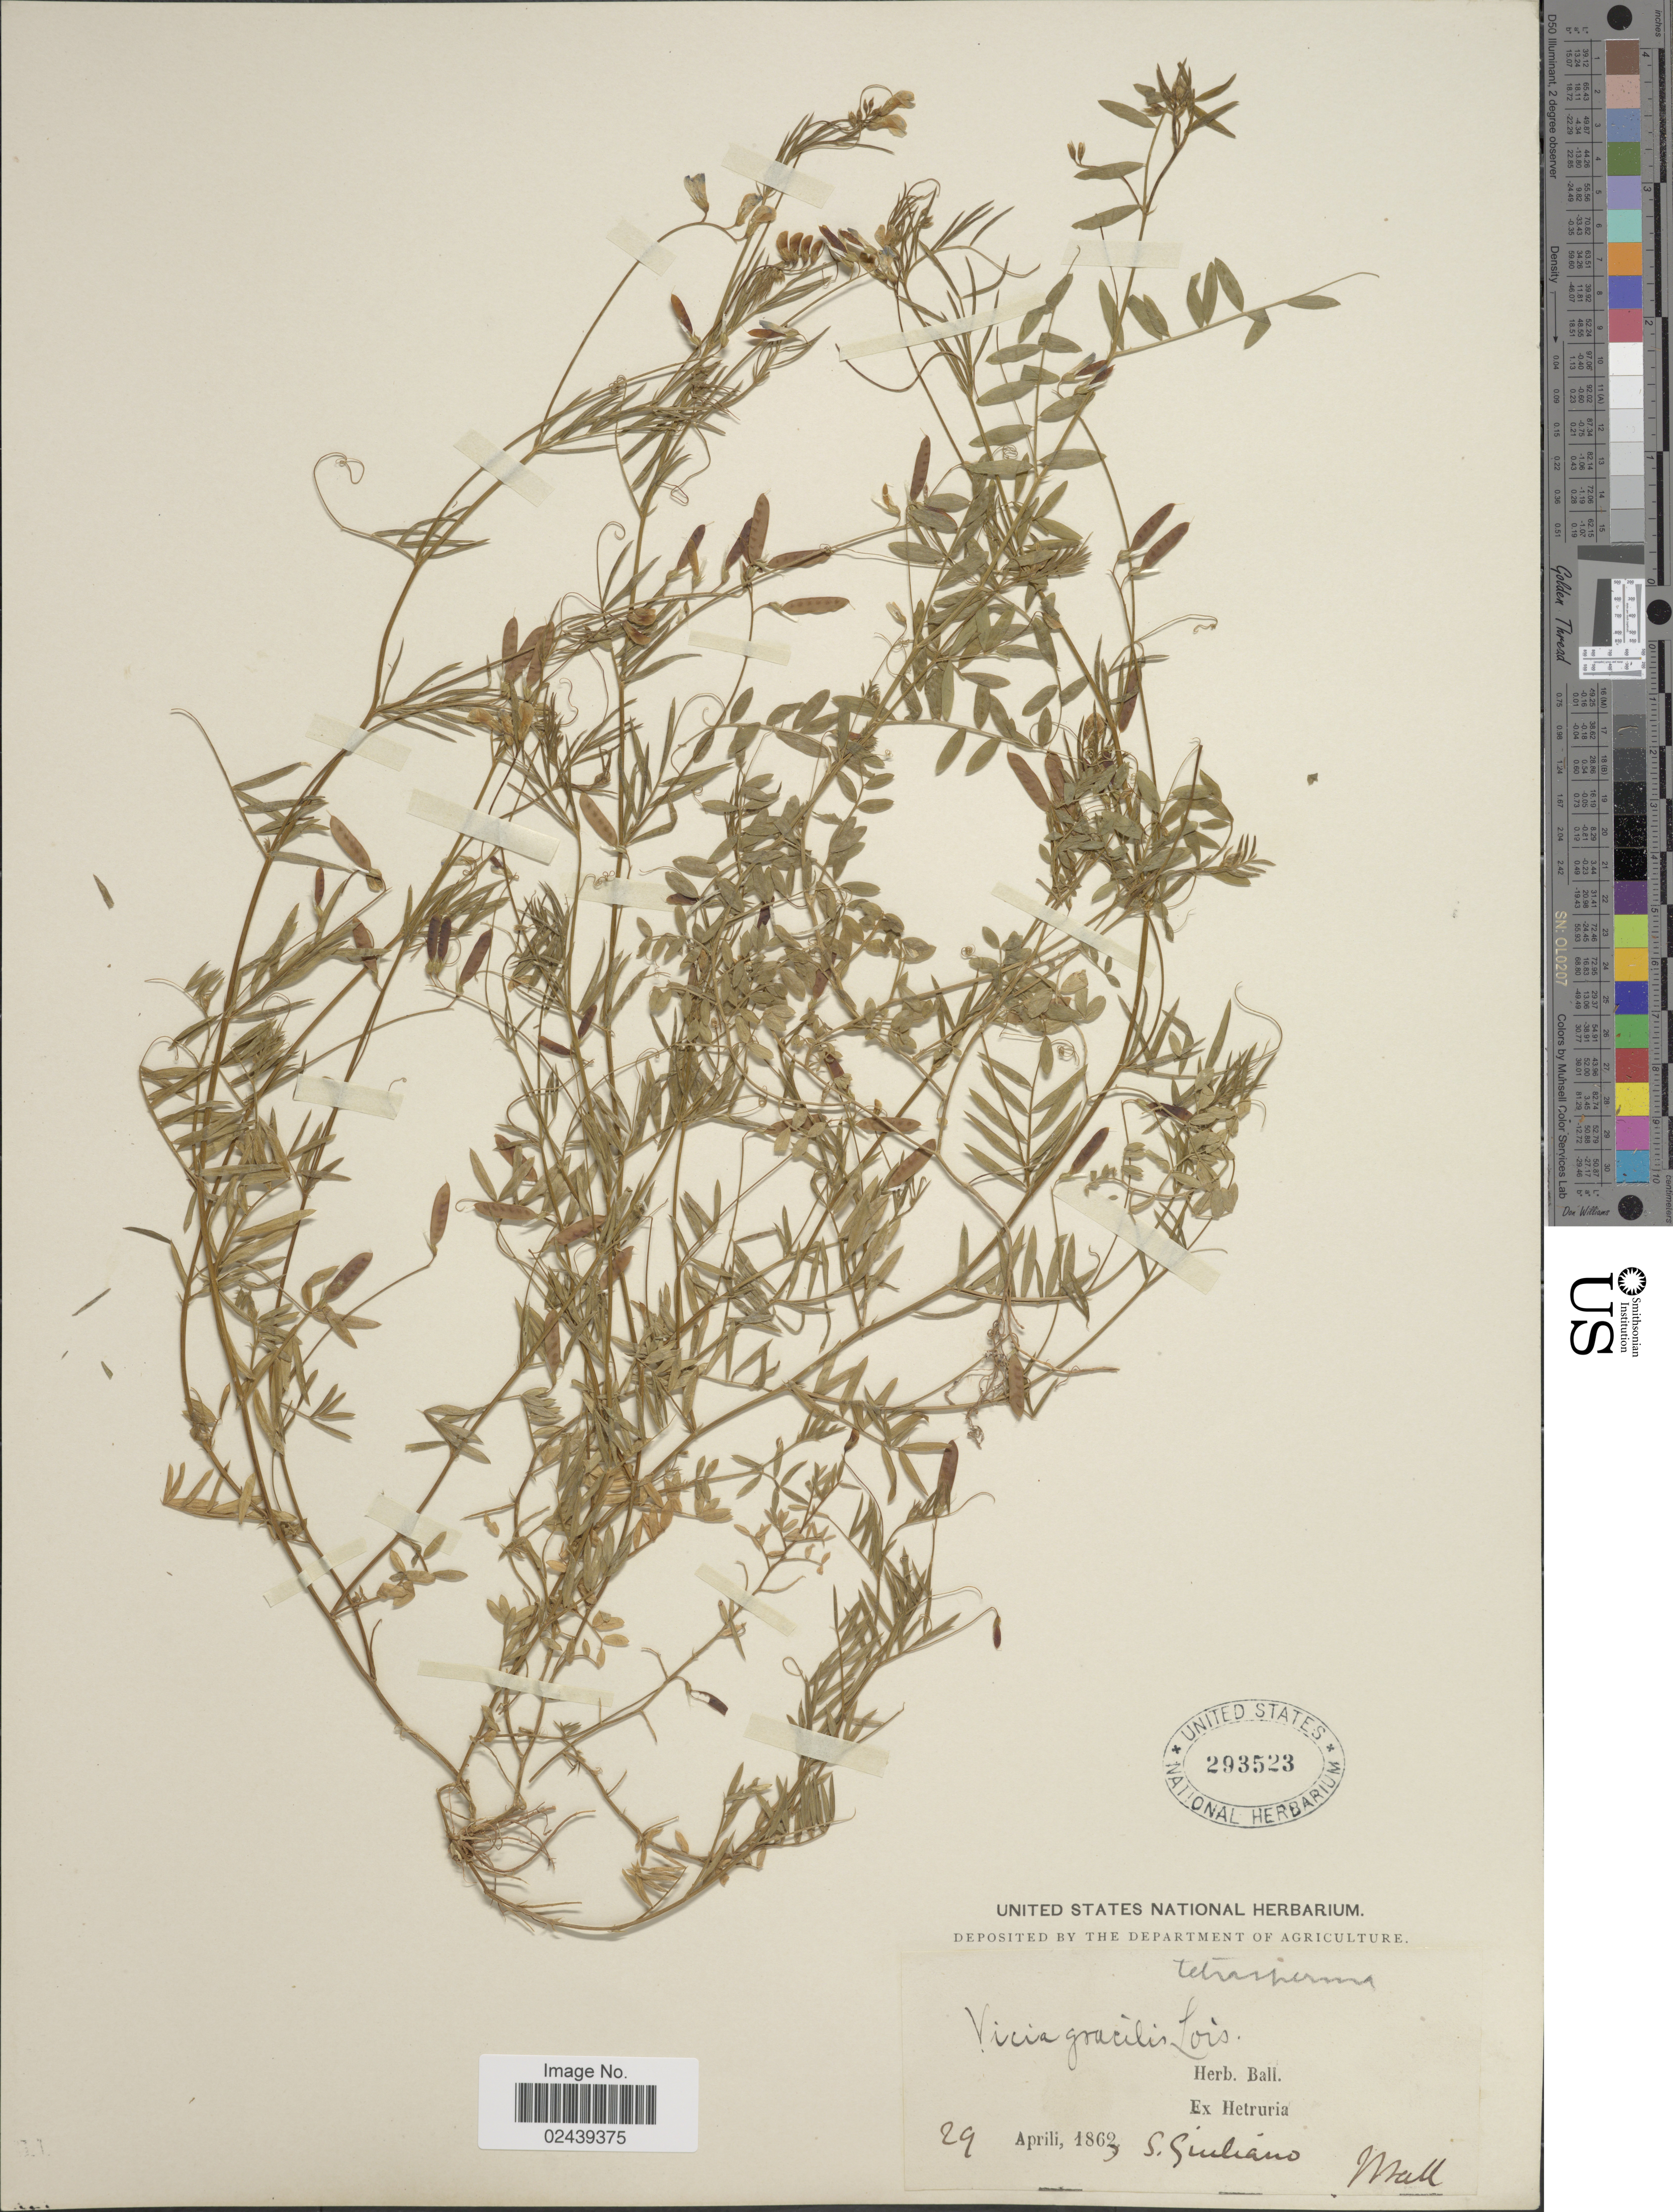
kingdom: Plantae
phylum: Tracheophyta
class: Magnoliopsida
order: Fabales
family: Fabaceae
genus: Vicia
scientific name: Vicia tetrasperma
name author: (L.) Schreb.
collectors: Giuliano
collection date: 1863-04-29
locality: Ex hertruria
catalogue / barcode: US 293523